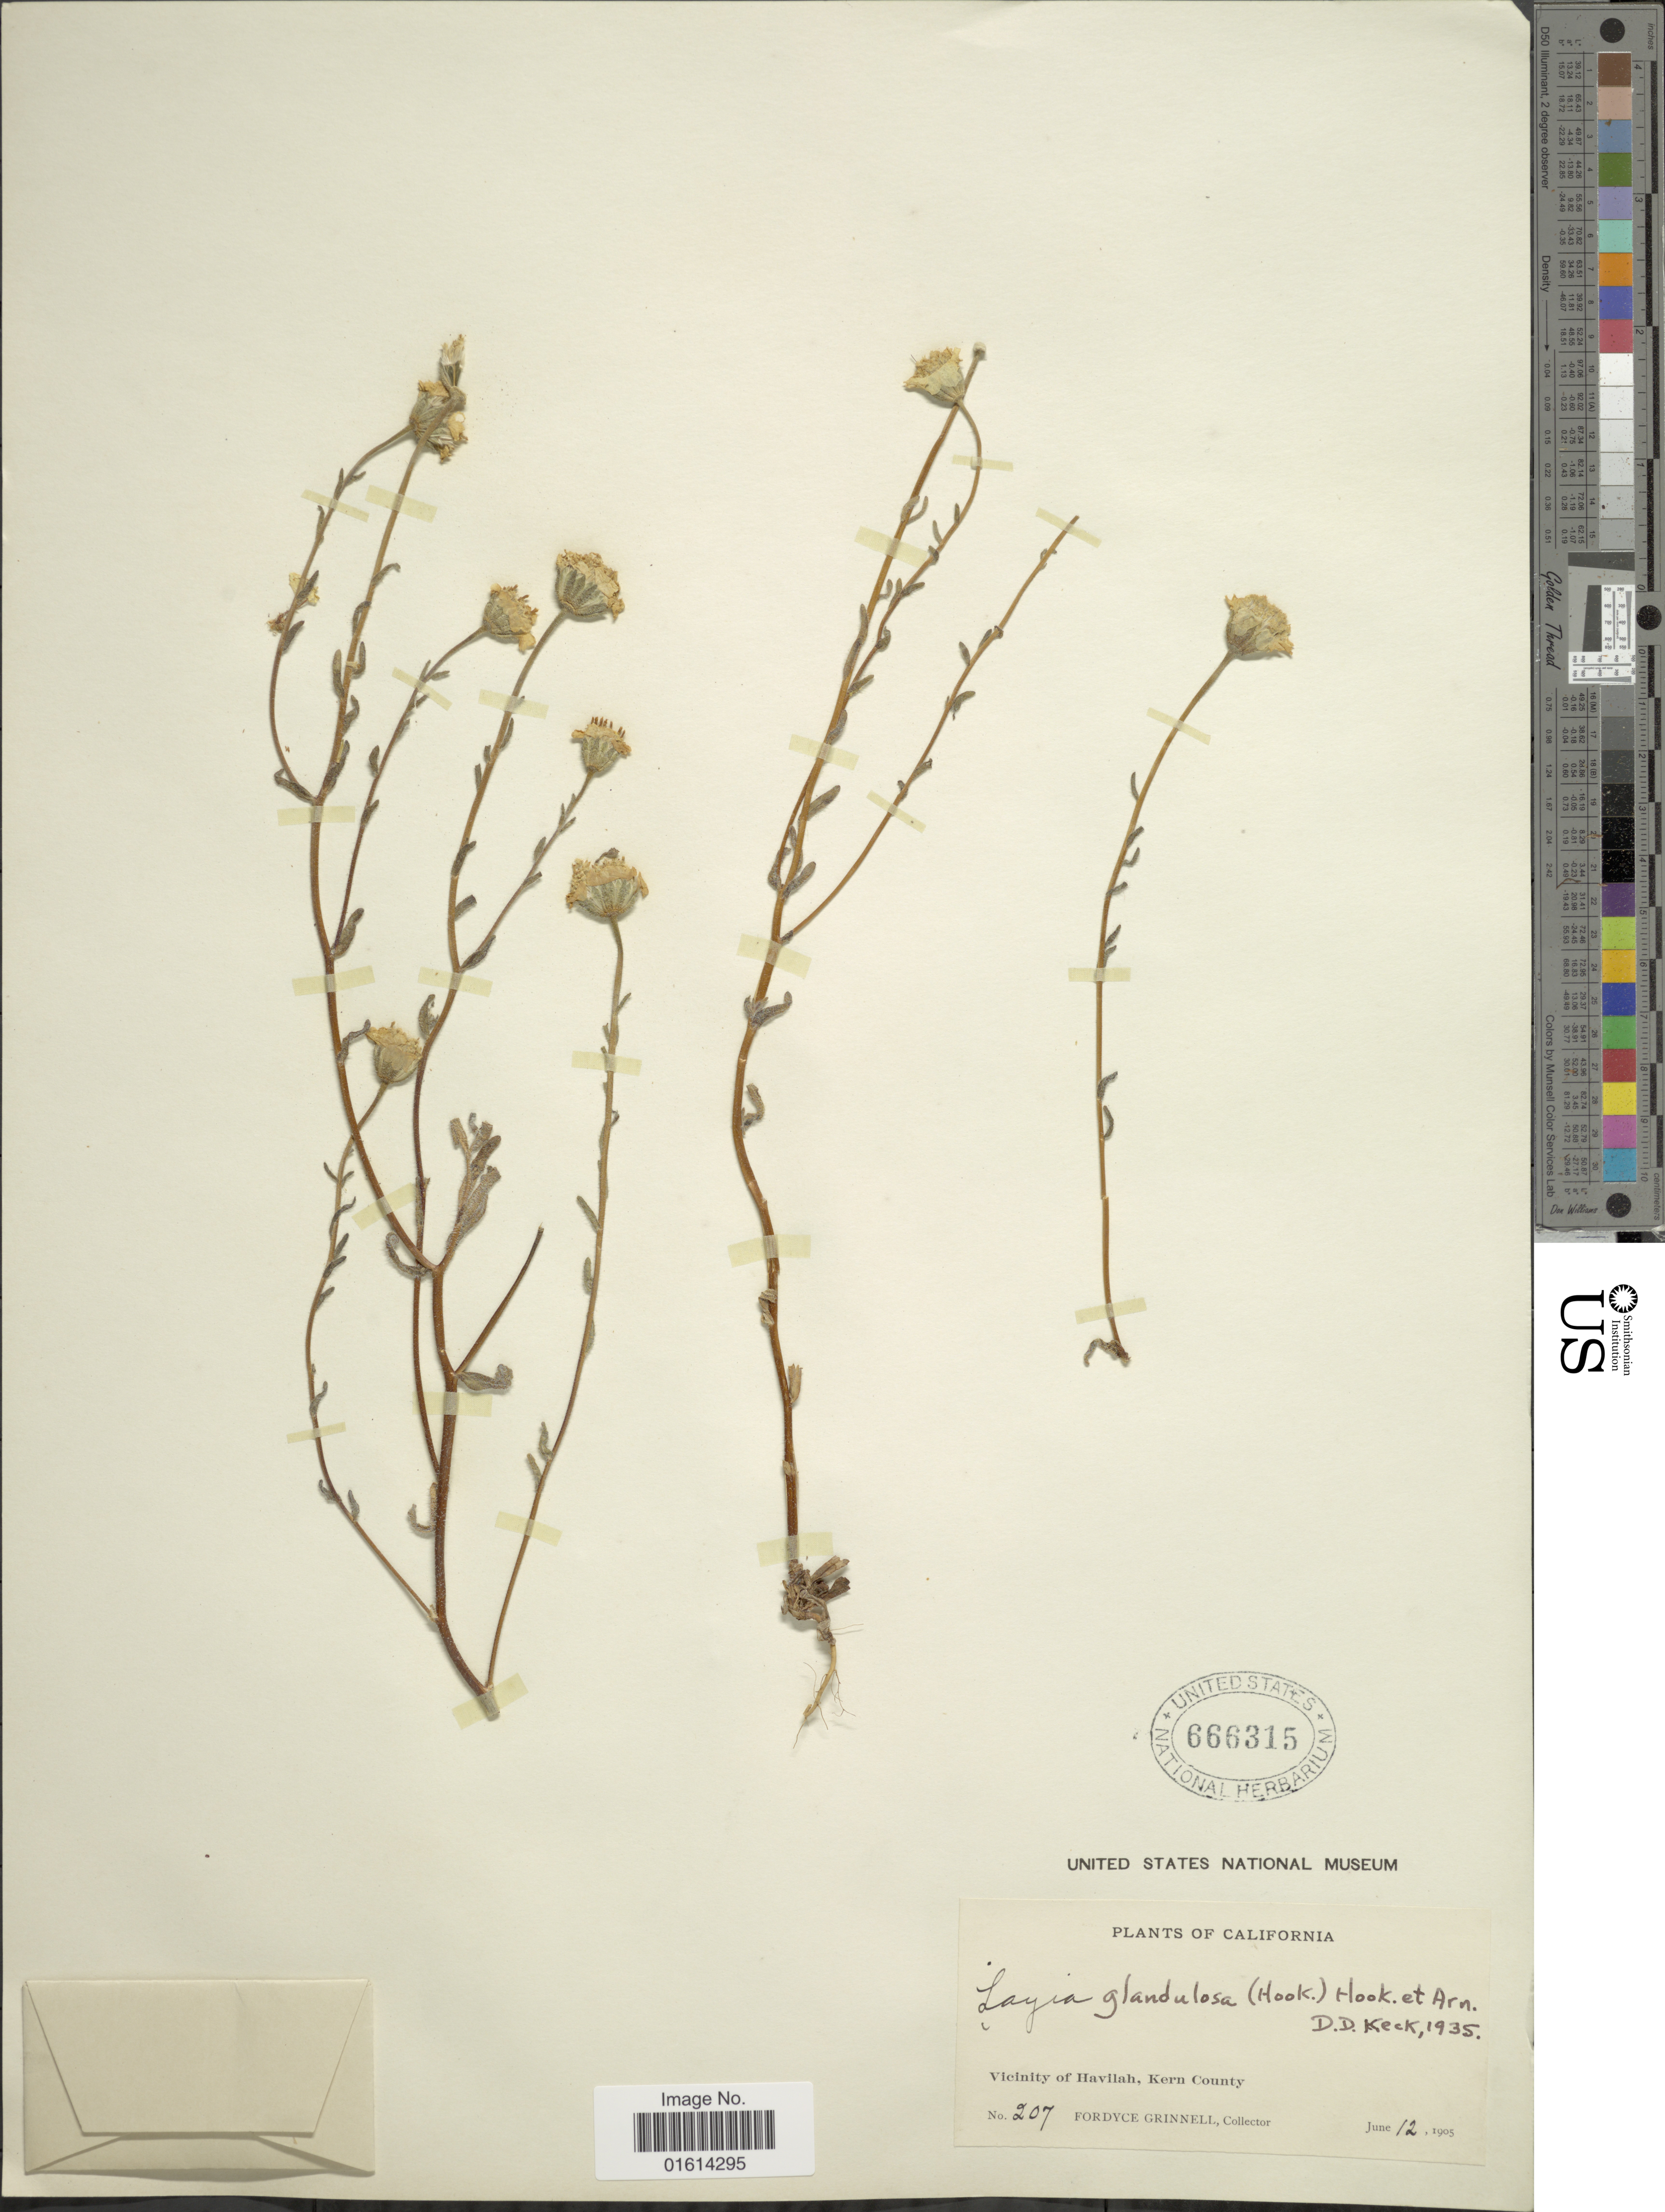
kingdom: Plantae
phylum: Tracheophyta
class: Magnoliopsida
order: Asterales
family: Asteraceae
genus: Layia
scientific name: Layia glandulosa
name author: Hook. & Arn.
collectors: F. Grinnell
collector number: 207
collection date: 1905-06-12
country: United States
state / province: California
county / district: Kern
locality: Vicinity of Havilah, Kern County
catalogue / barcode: US 666315